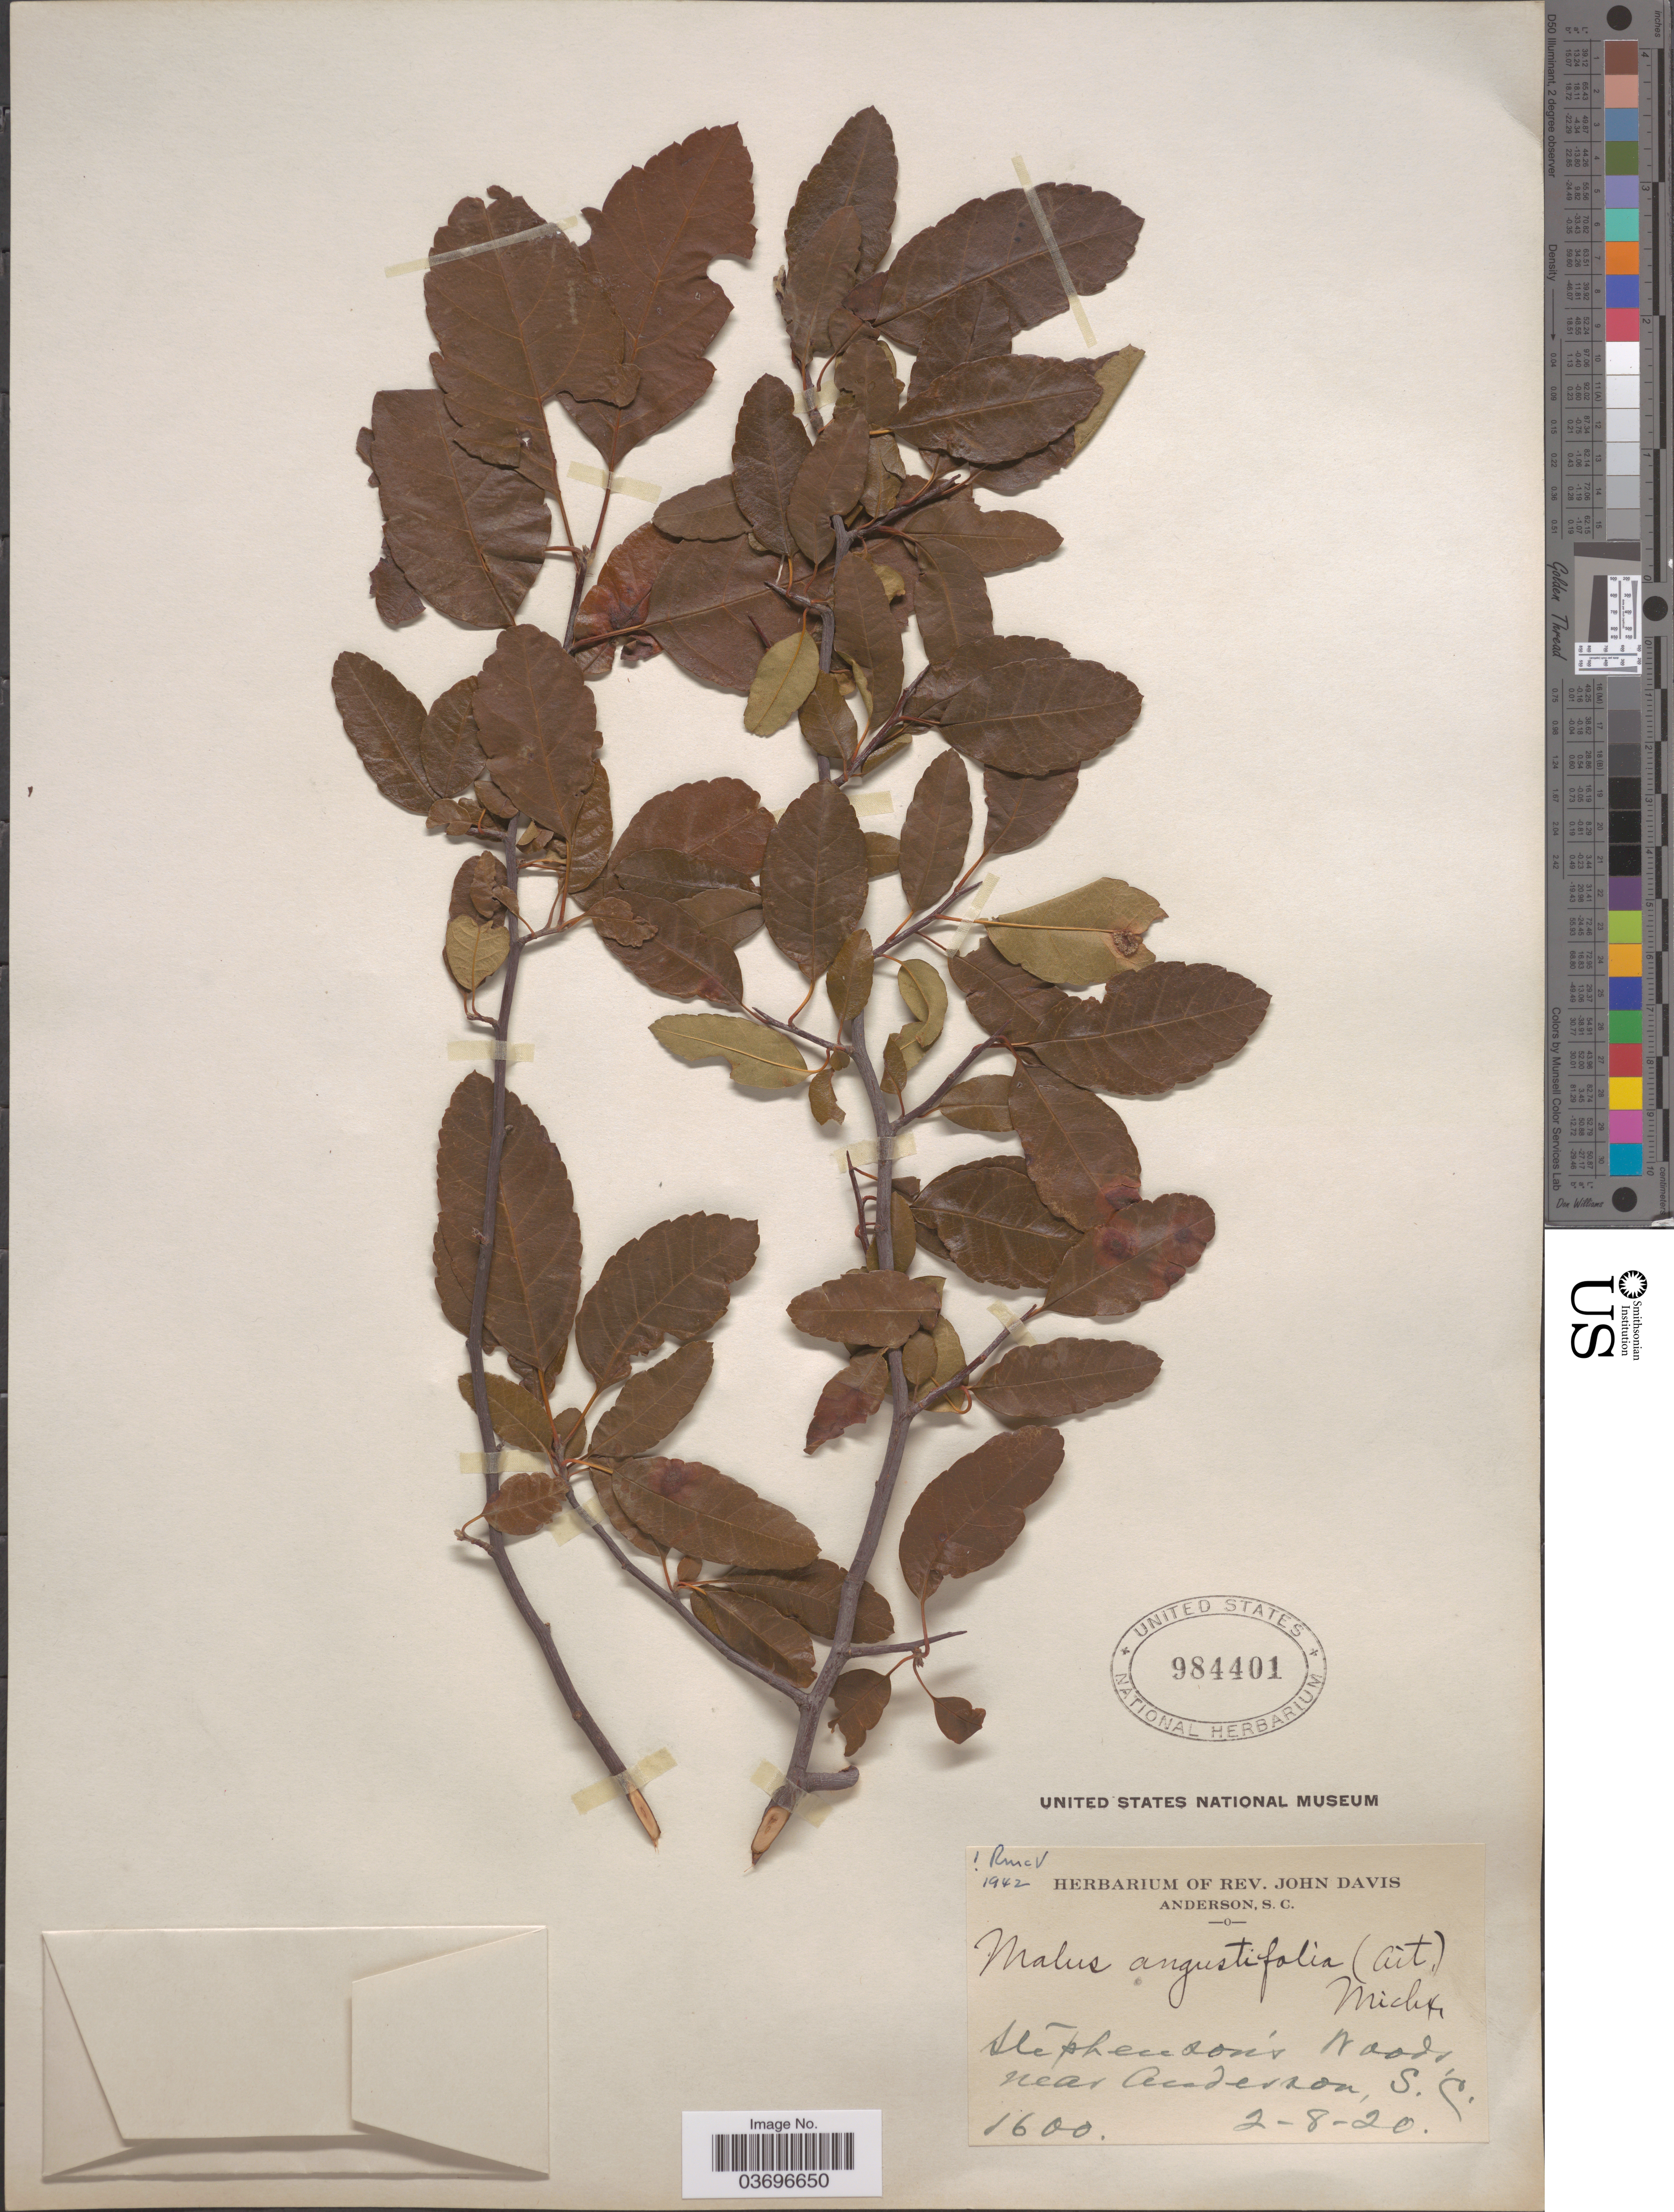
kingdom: Plantae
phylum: Tracheophyta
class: Magnoliopsida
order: Rosales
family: Rosaceae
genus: Malus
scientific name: Malus angustifolia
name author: (Aiton) Michx.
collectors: ex herb. Rev. John Davis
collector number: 1600?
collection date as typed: Transcribed d/m/y: 8/2/20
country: United States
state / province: South Carolina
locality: McPherson's Woods near Anderson.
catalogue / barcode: US 984401